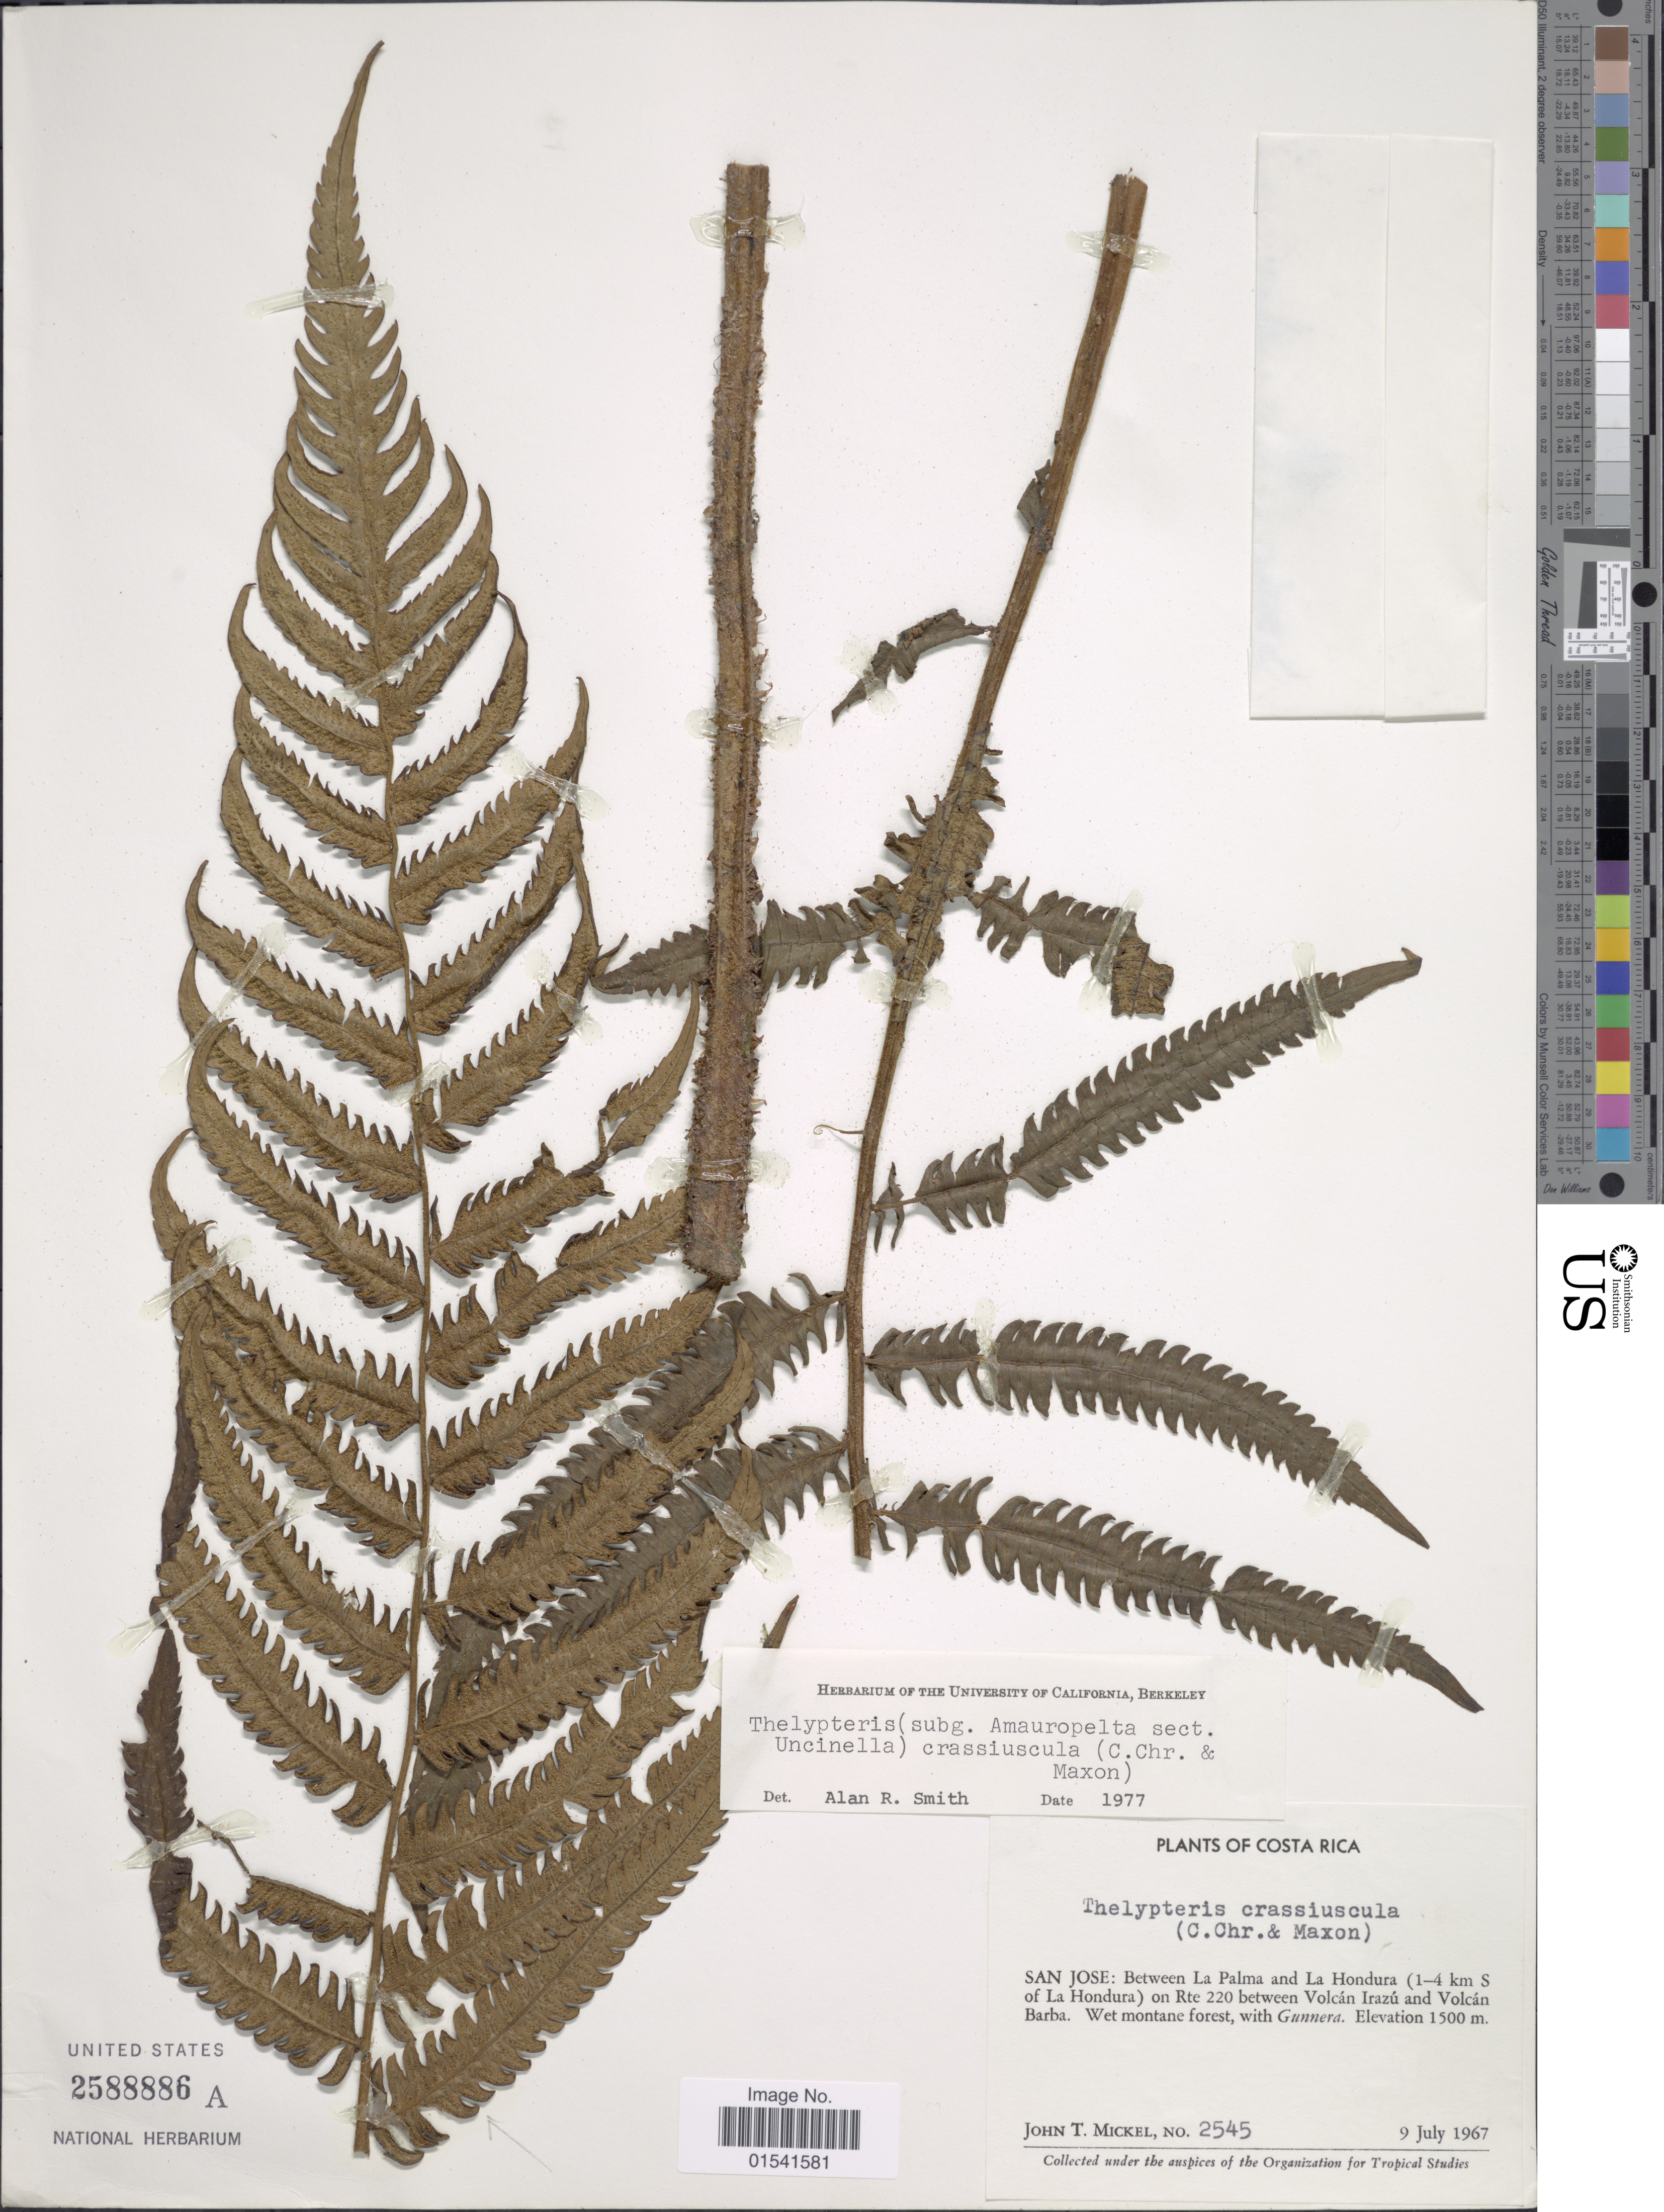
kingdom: Plantae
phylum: Tracheophyta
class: Polypodiopsida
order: Polypodiales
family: Thelypteridaceae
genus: Steiropteris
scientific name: Steiropteris crassiuscula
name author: Pic. Serm.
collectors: J. T. Mickel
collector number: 2545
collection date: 1967-07-09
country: Costa Rica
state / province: San José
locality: Between La Palma and La Hondura (1-4 km S of La Hondura) on Rte 220 between Volcán Irazú and Volcán Barba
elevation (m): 1500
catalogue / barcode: US 2588886A